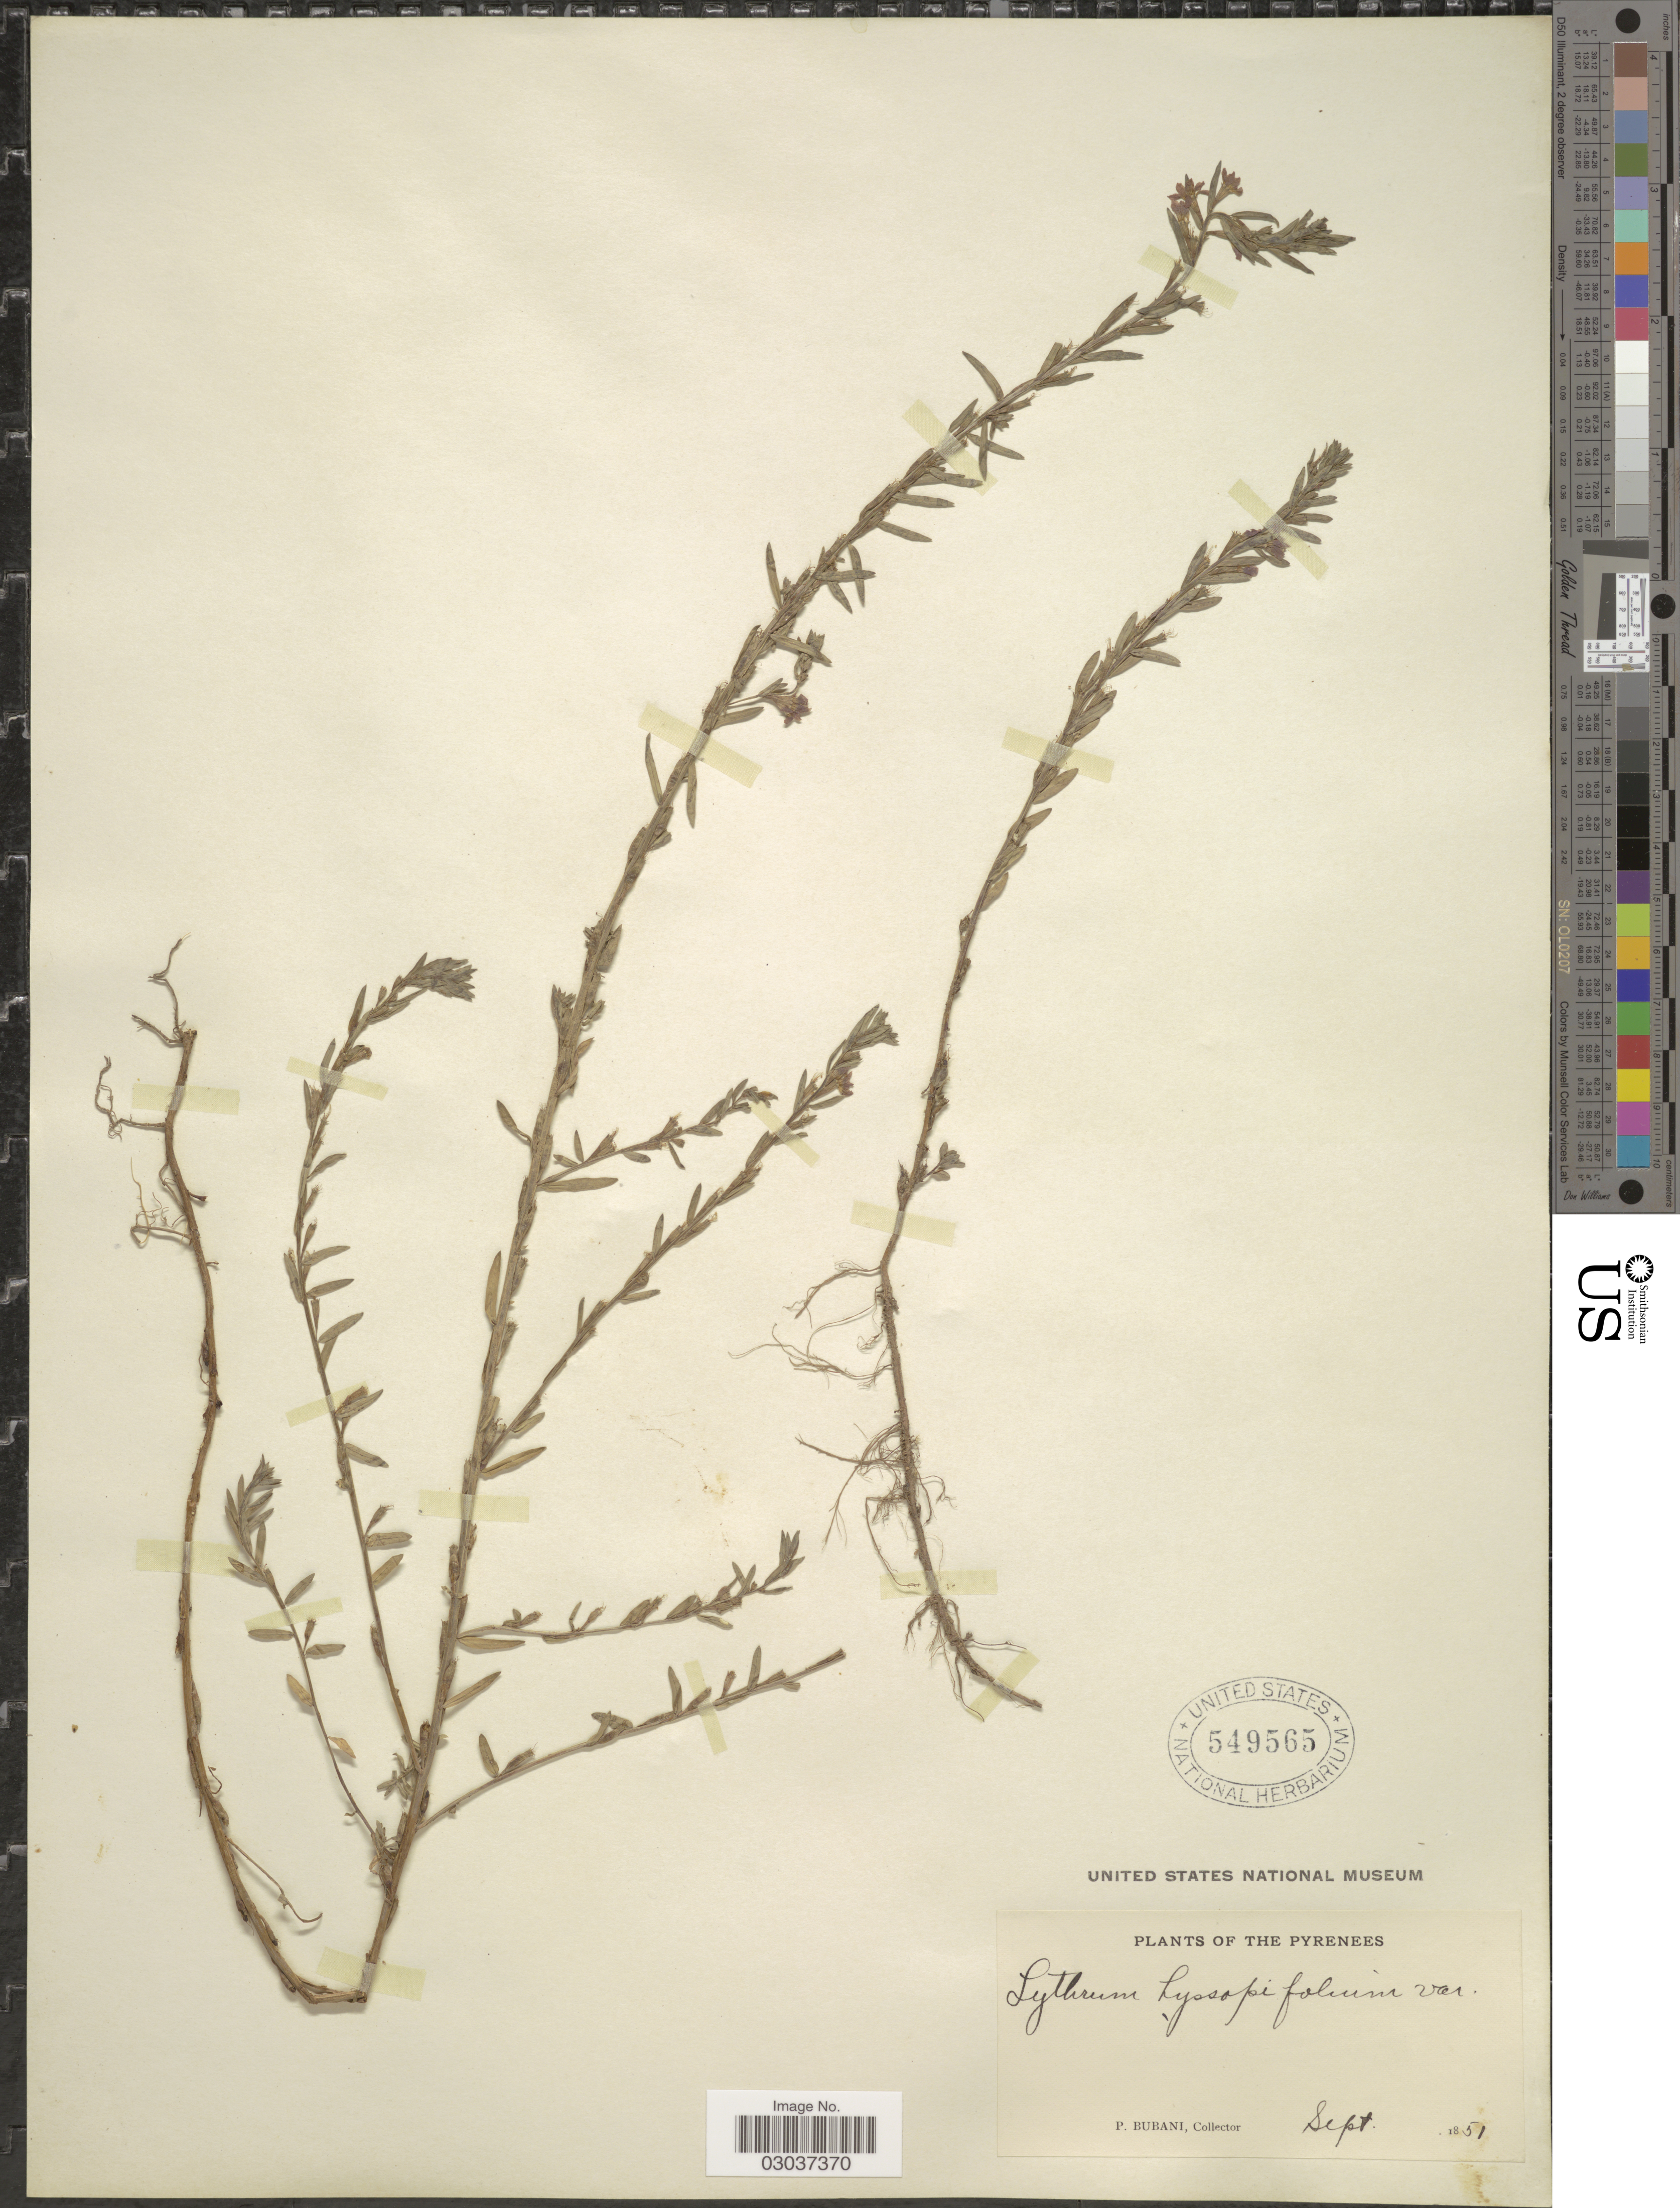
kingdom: Plantae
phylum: Tracheophyta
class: Magnoliopsida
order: Myrtales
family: Lythraceae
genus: Lythrum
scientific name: Lythrum hyssopifolia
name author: L.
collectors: P. Bubani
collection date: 1851-09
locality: The Pyrenees.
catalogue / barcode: US 549565